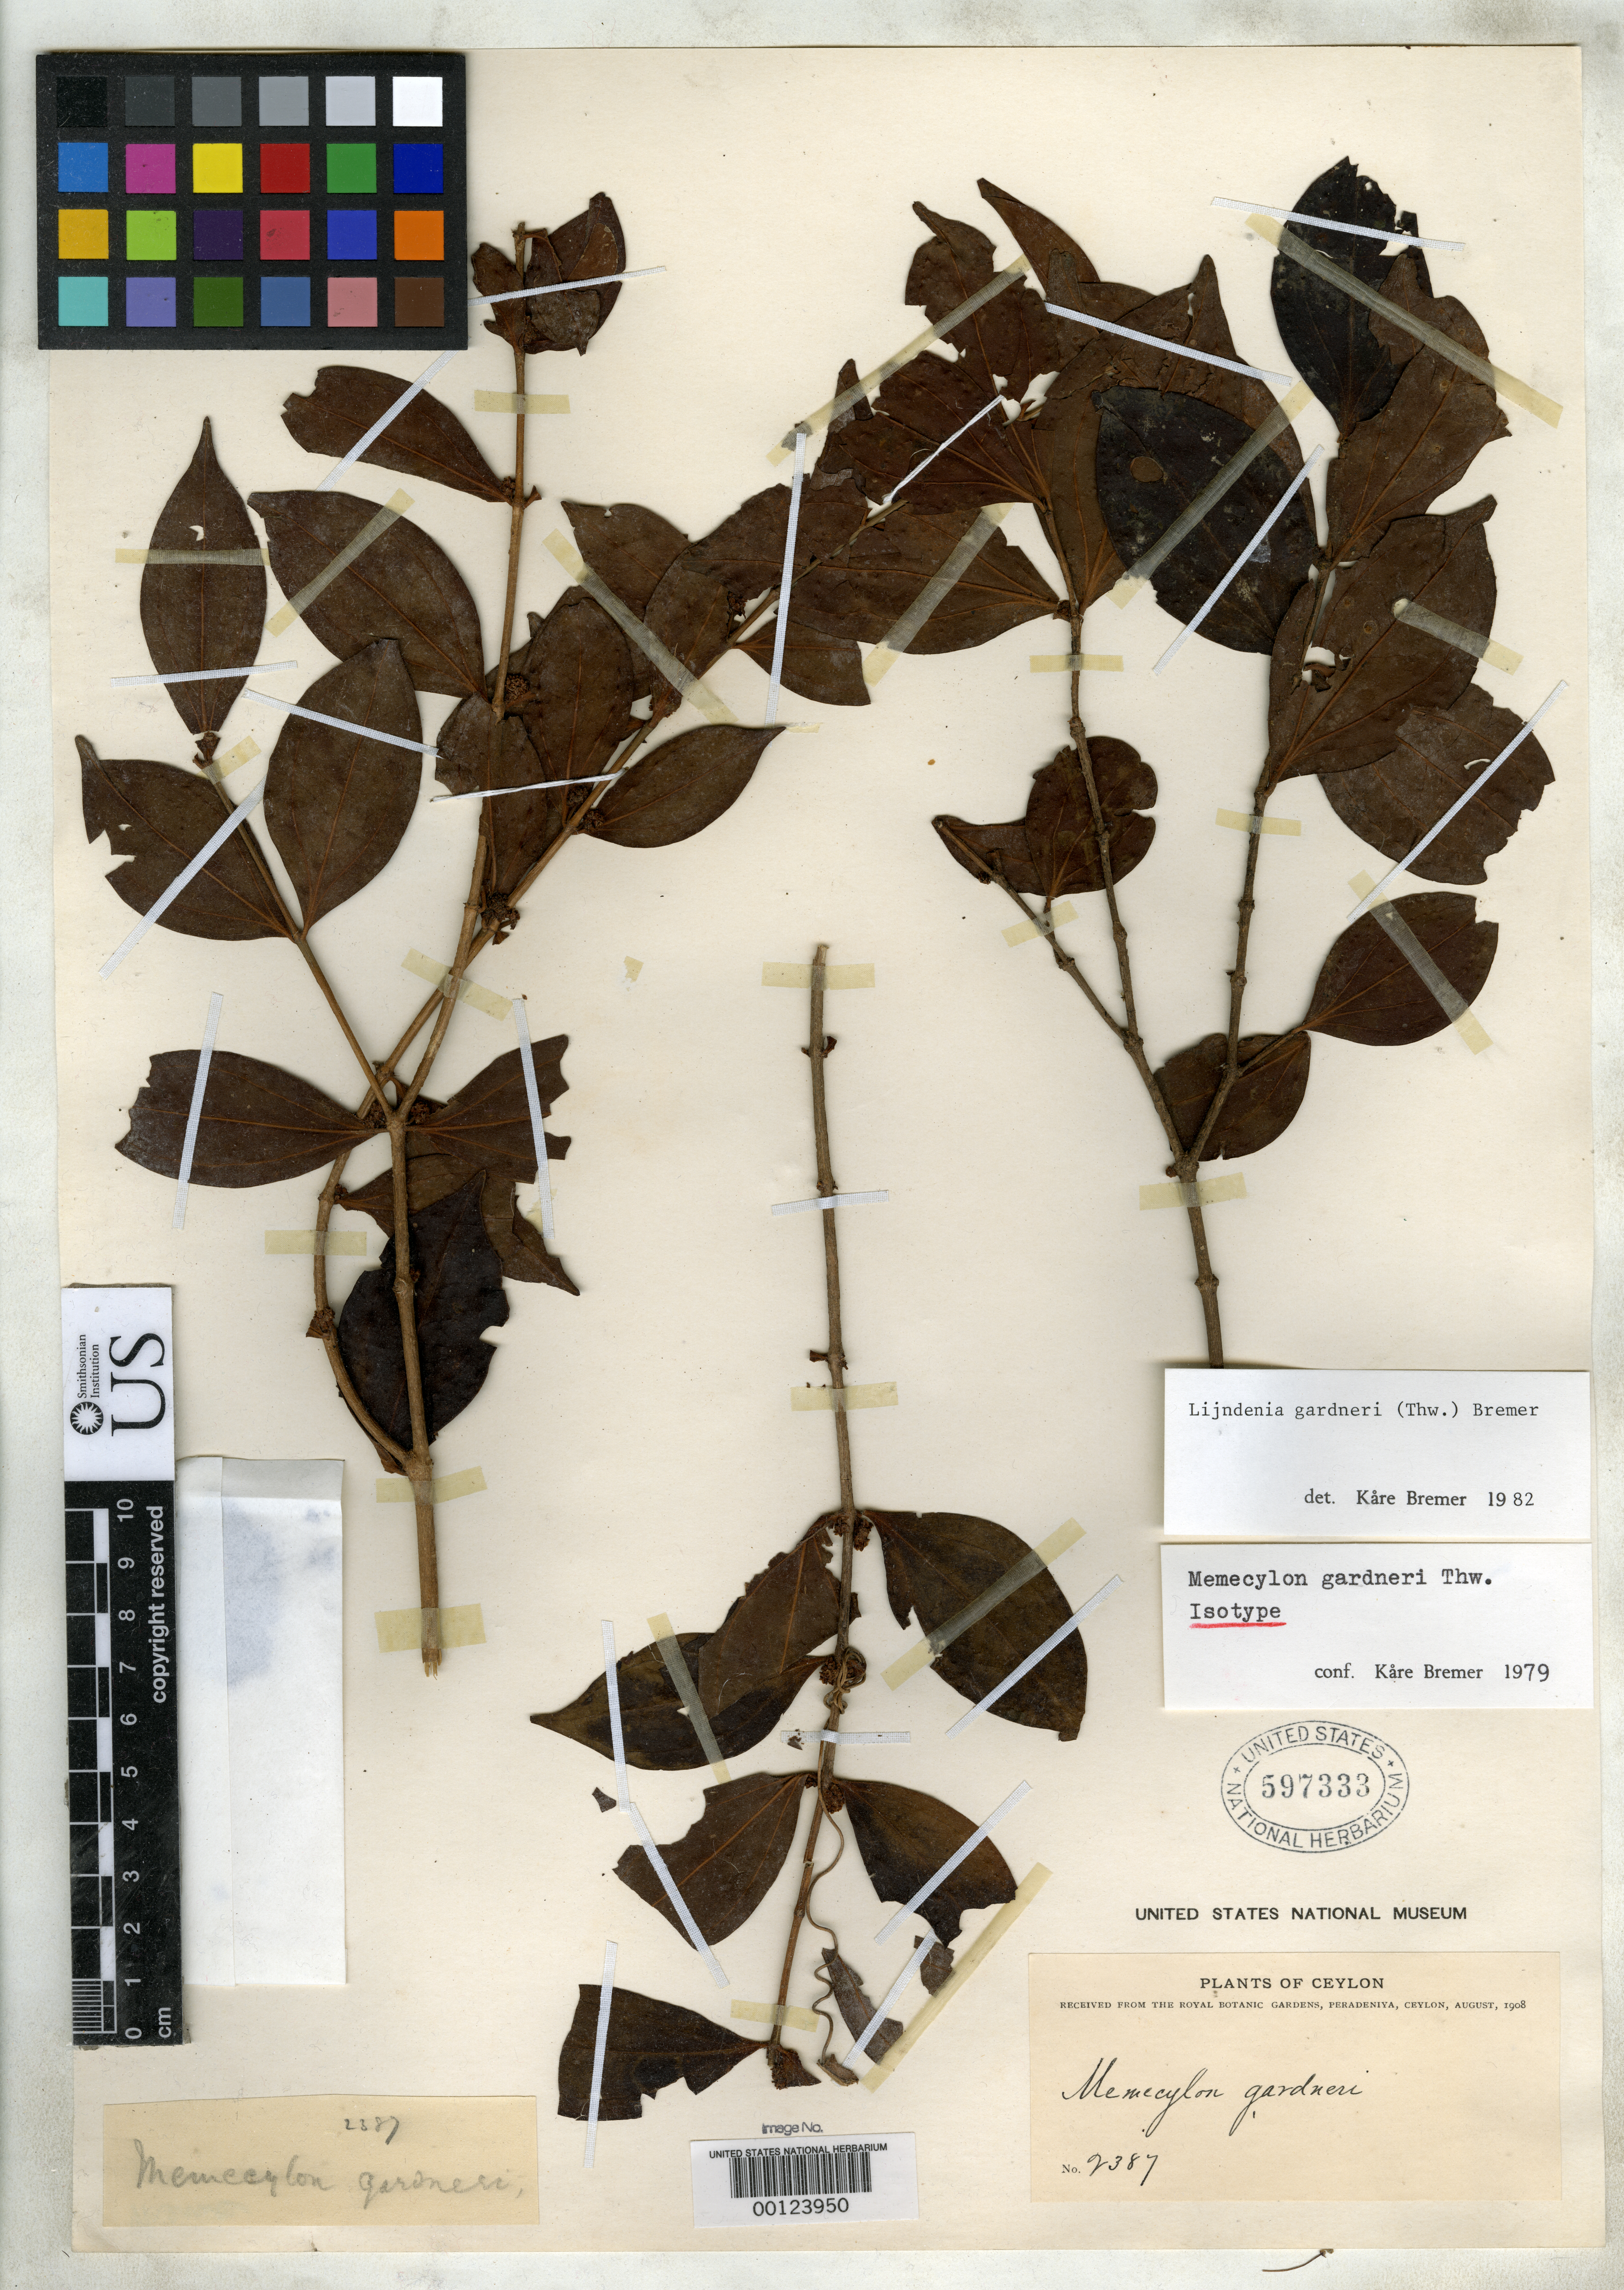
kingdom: Plantae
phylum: Tracheophyta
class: Magnoliopsida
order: Myrtales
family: Melastomataceae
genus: Memecylon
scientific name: Memecylon gardneri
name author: Thwaites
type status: Isotype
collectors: G. H. K. Thwaites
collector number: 2387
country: Sri Lanka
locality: "Ceylon"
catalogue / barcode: US 597333